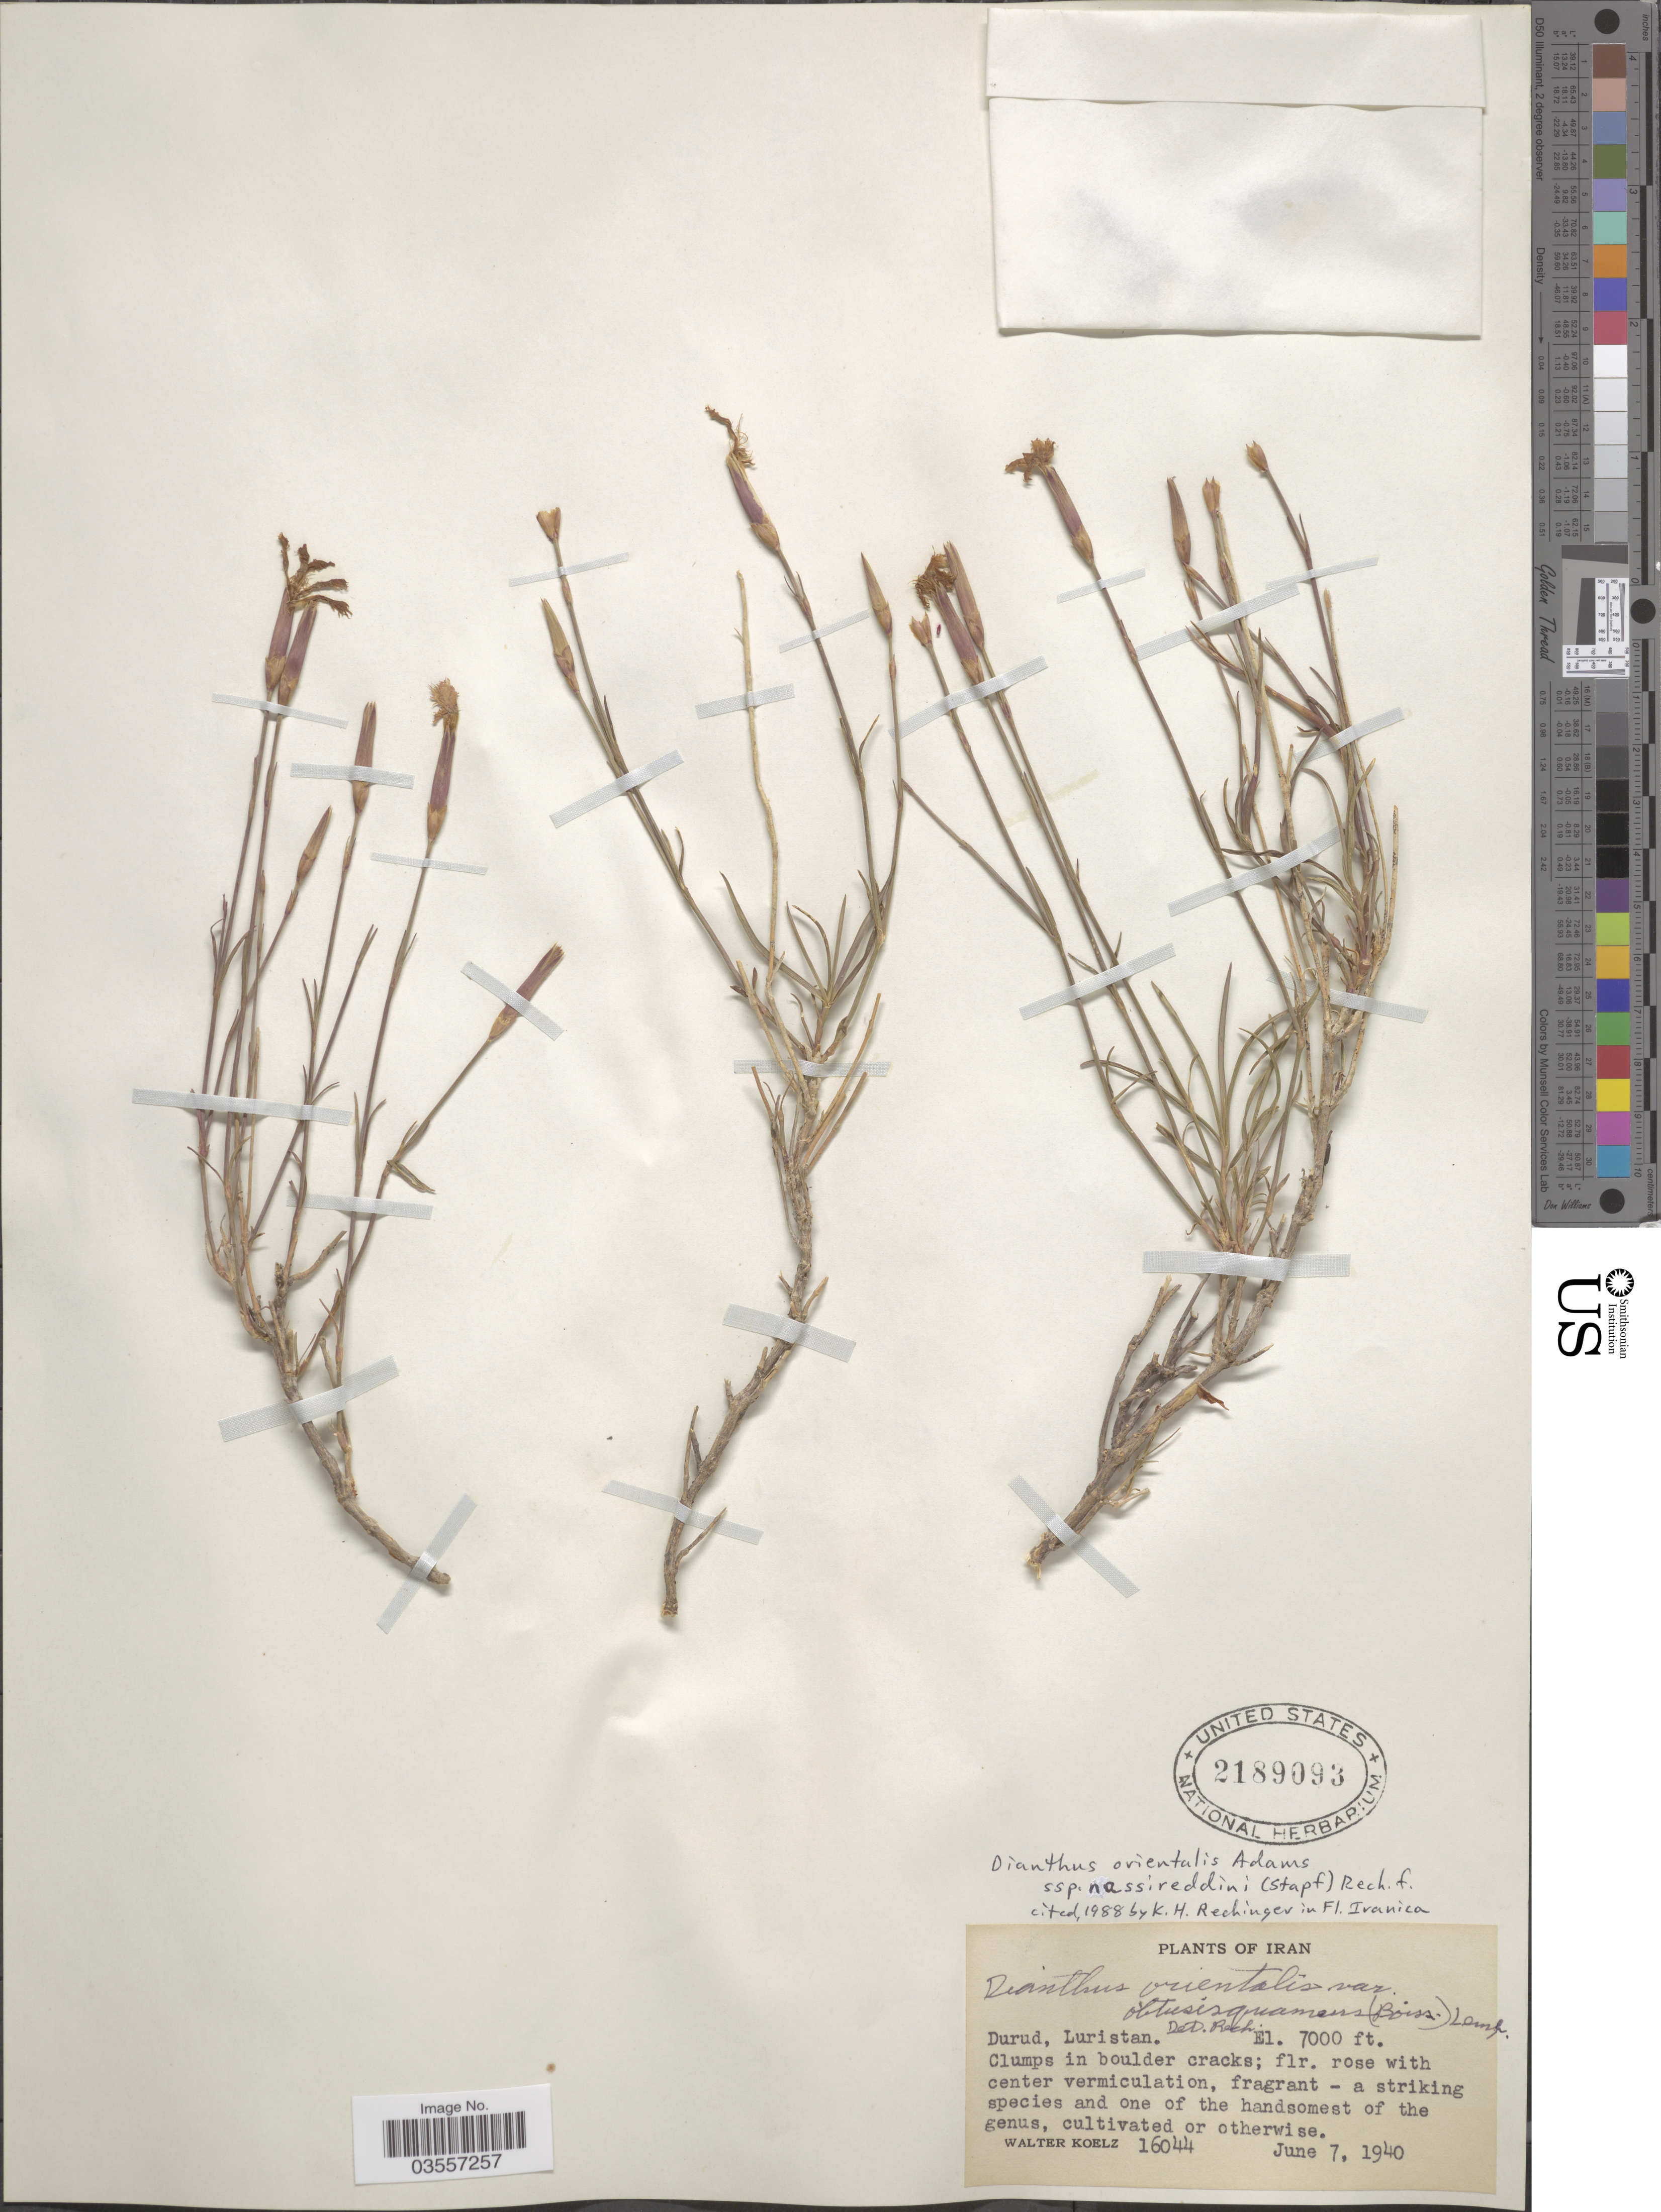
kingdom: Plantae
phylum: Tracheophyta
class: Magnoliopsida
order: Caryophyllales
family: Caryophyllaceae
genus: Dianthus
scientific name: Dianthus orientalis subsp. nassireddini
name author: Rech. f.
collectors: W. N. Koelz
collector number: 16044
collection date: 1940-06-07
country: Iran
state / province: Lorestan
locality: Durud, Luristan.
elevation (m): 2134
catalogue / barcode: US 2189093